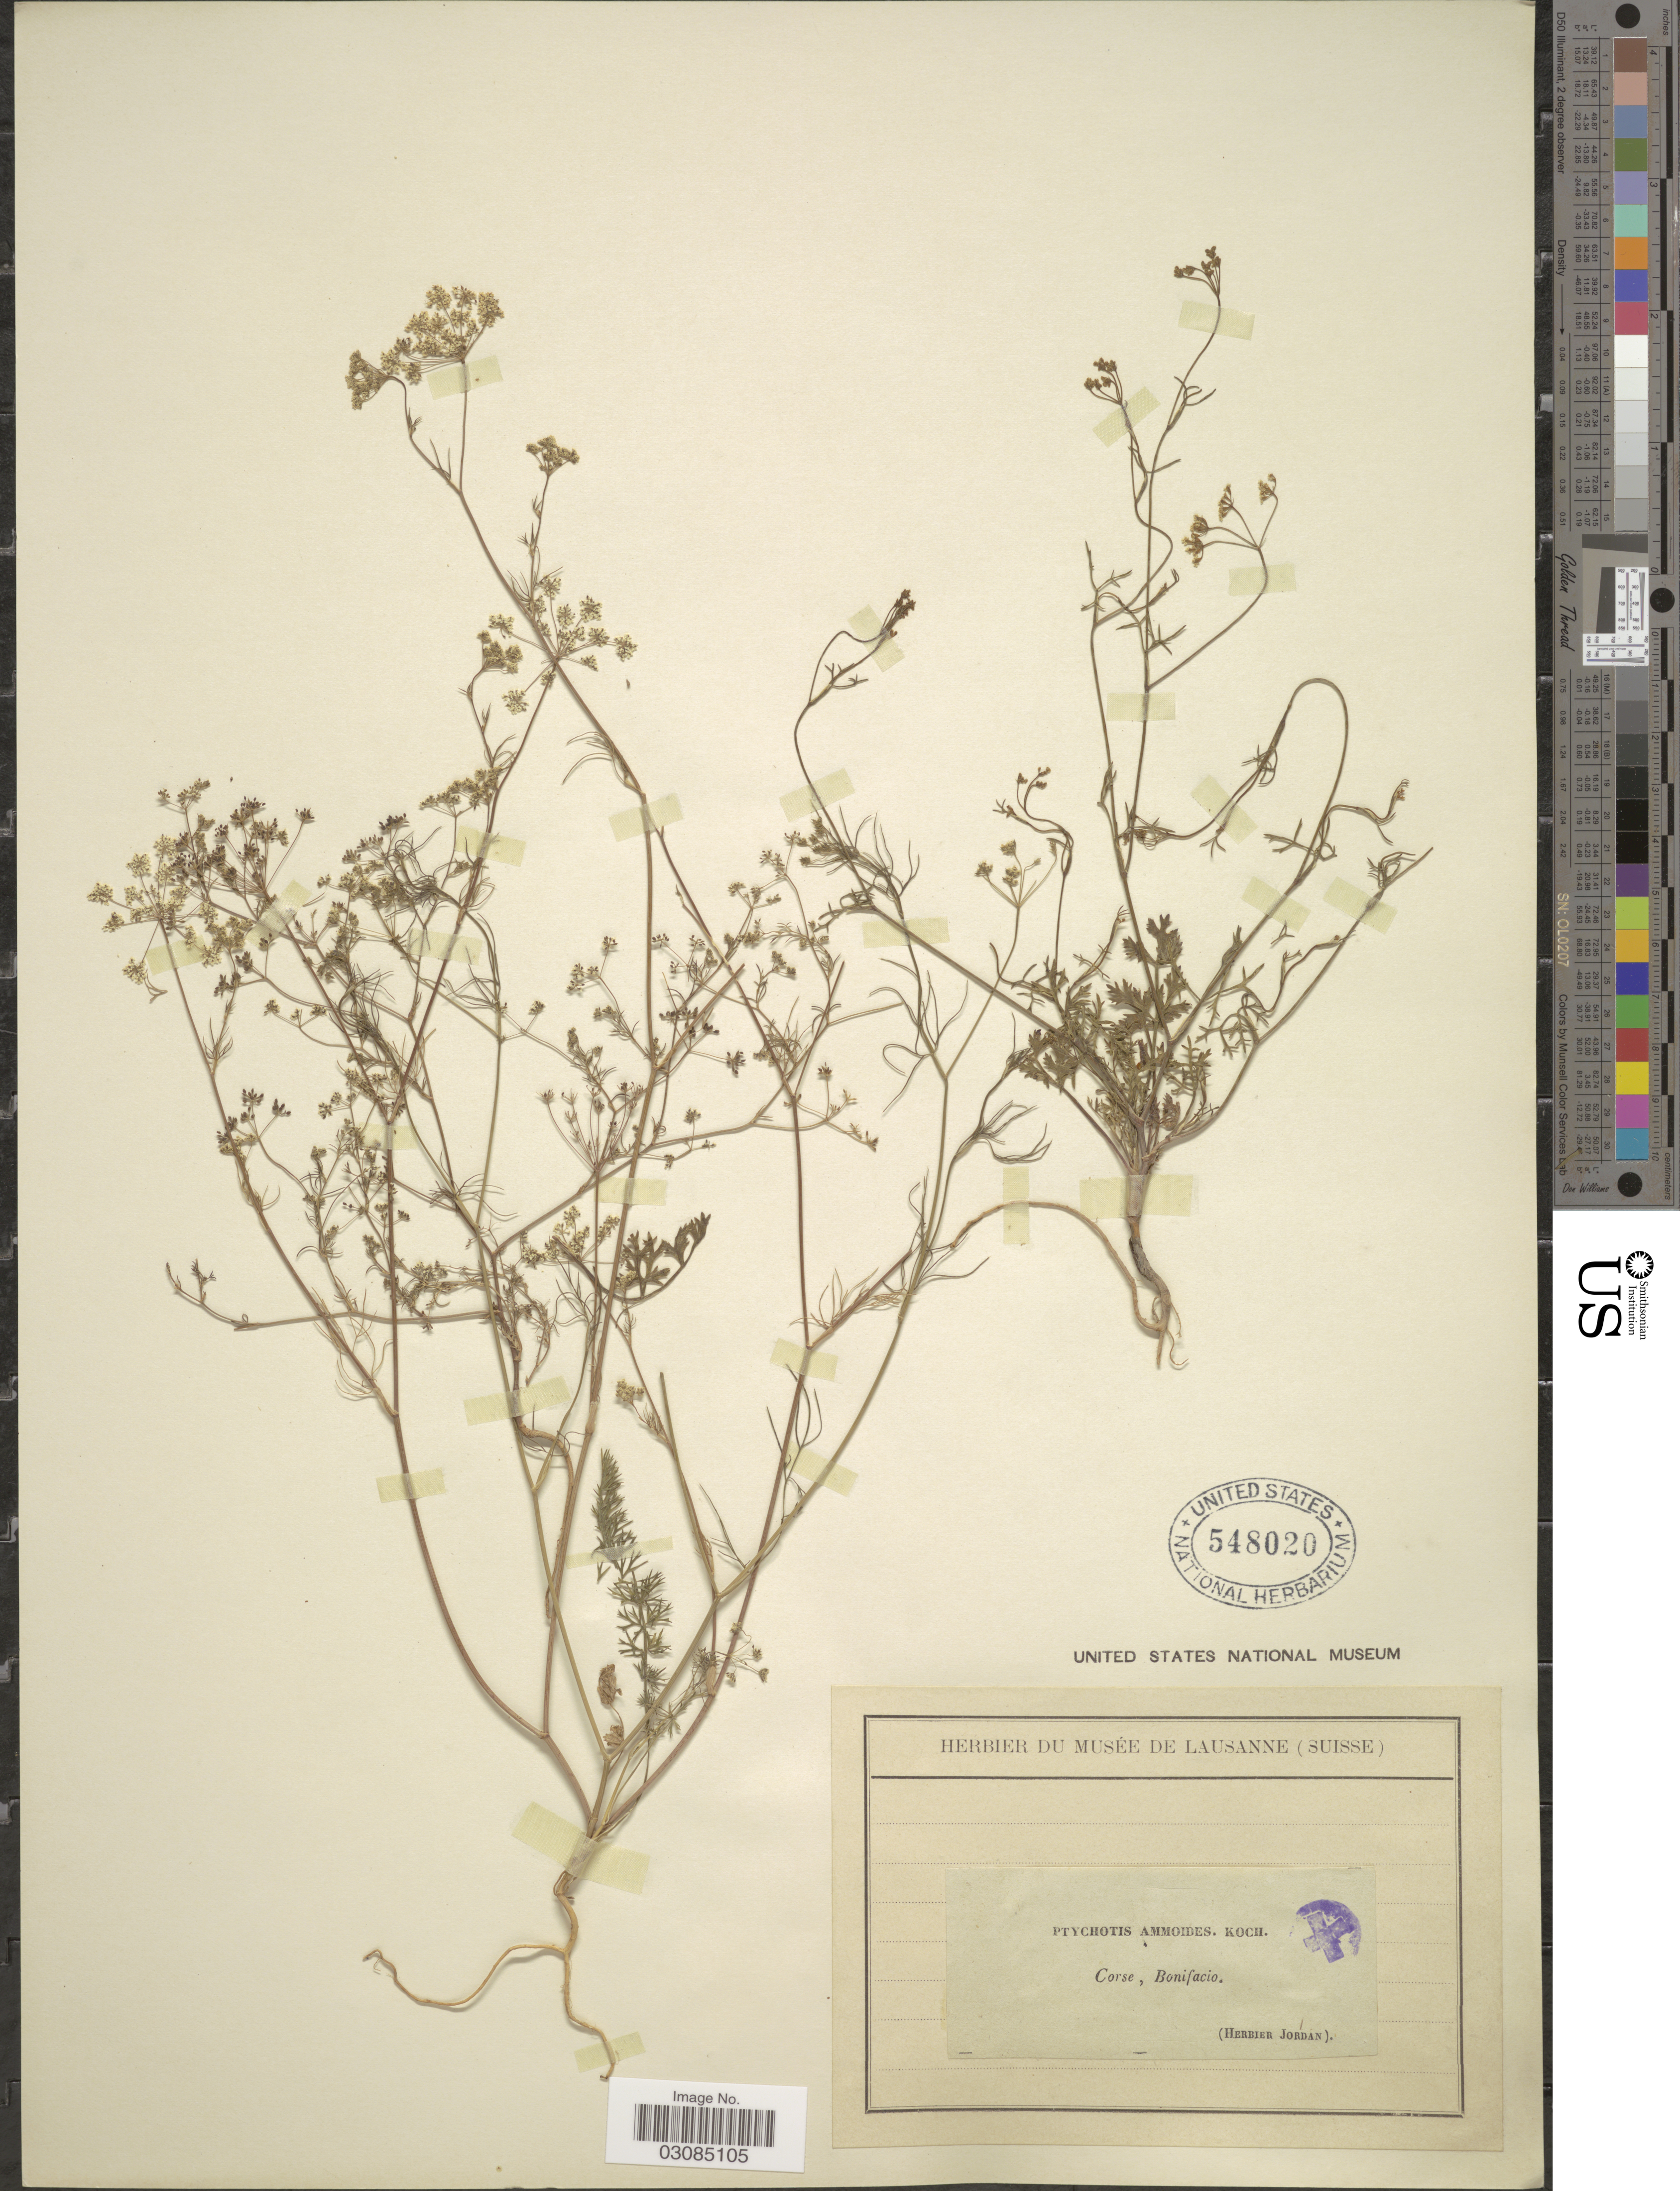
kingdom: Plantae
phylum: Tracheophyta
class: Magnoliopsida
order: Apiales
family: Apiaceae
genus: Ptychotis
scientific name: Ptychotis ammoides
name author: (L.) W.D.J. Koch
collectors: ex herb. Jordan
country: France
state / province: Corsica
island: Corse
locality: Bonifacio.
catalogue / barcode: US 548020